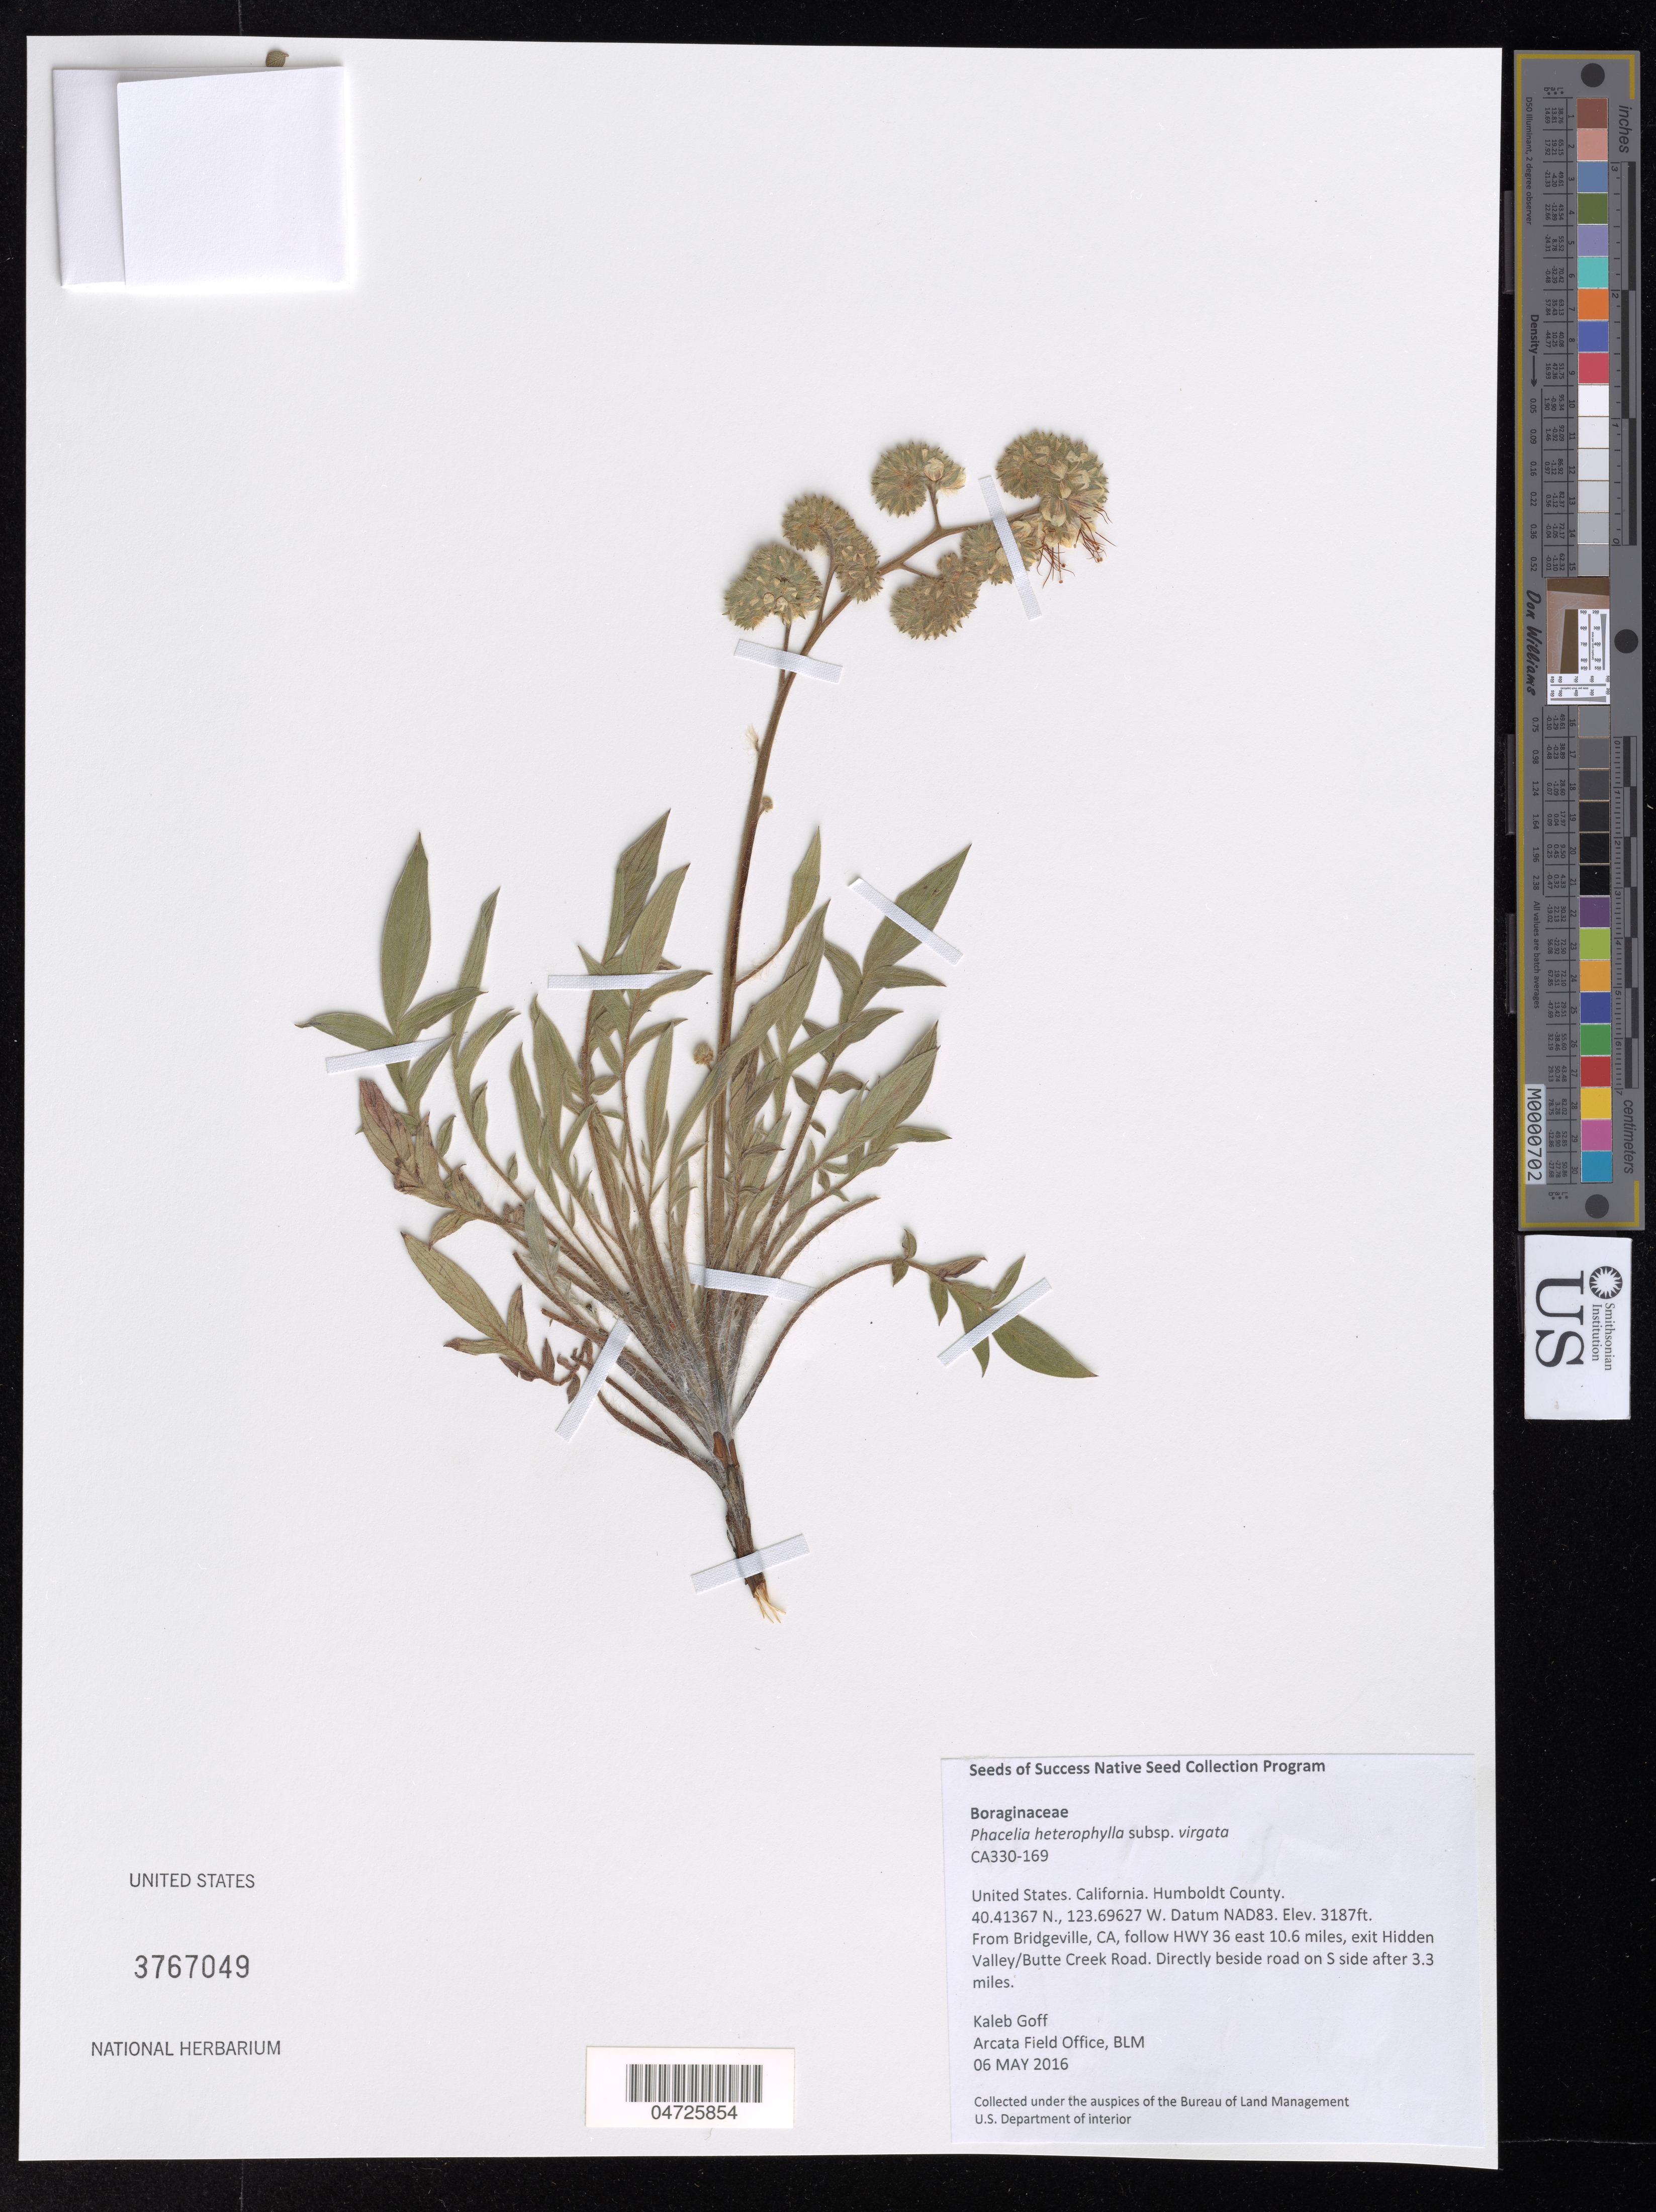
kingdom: Plantae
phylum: Tracheophyta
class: Magnoliopsida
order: Boraginales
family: Hydrophyllaceae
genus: Phacelia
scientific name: Phacelia heterophylla subsp. virgata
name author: (Greene) Heckard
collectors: K. Goff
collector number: CA330-169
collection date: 2016-05-06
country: United States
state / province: California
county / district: Humboldt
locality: Humboldt County. Datum NAD83. From Bridgeville, CA, follow HWY 36 east 10.6 miles, exit Hidden Valley/Butte Creek Road. Directly beside road on S side after 3.3 miles.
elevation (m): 971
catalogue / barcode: US 3767049